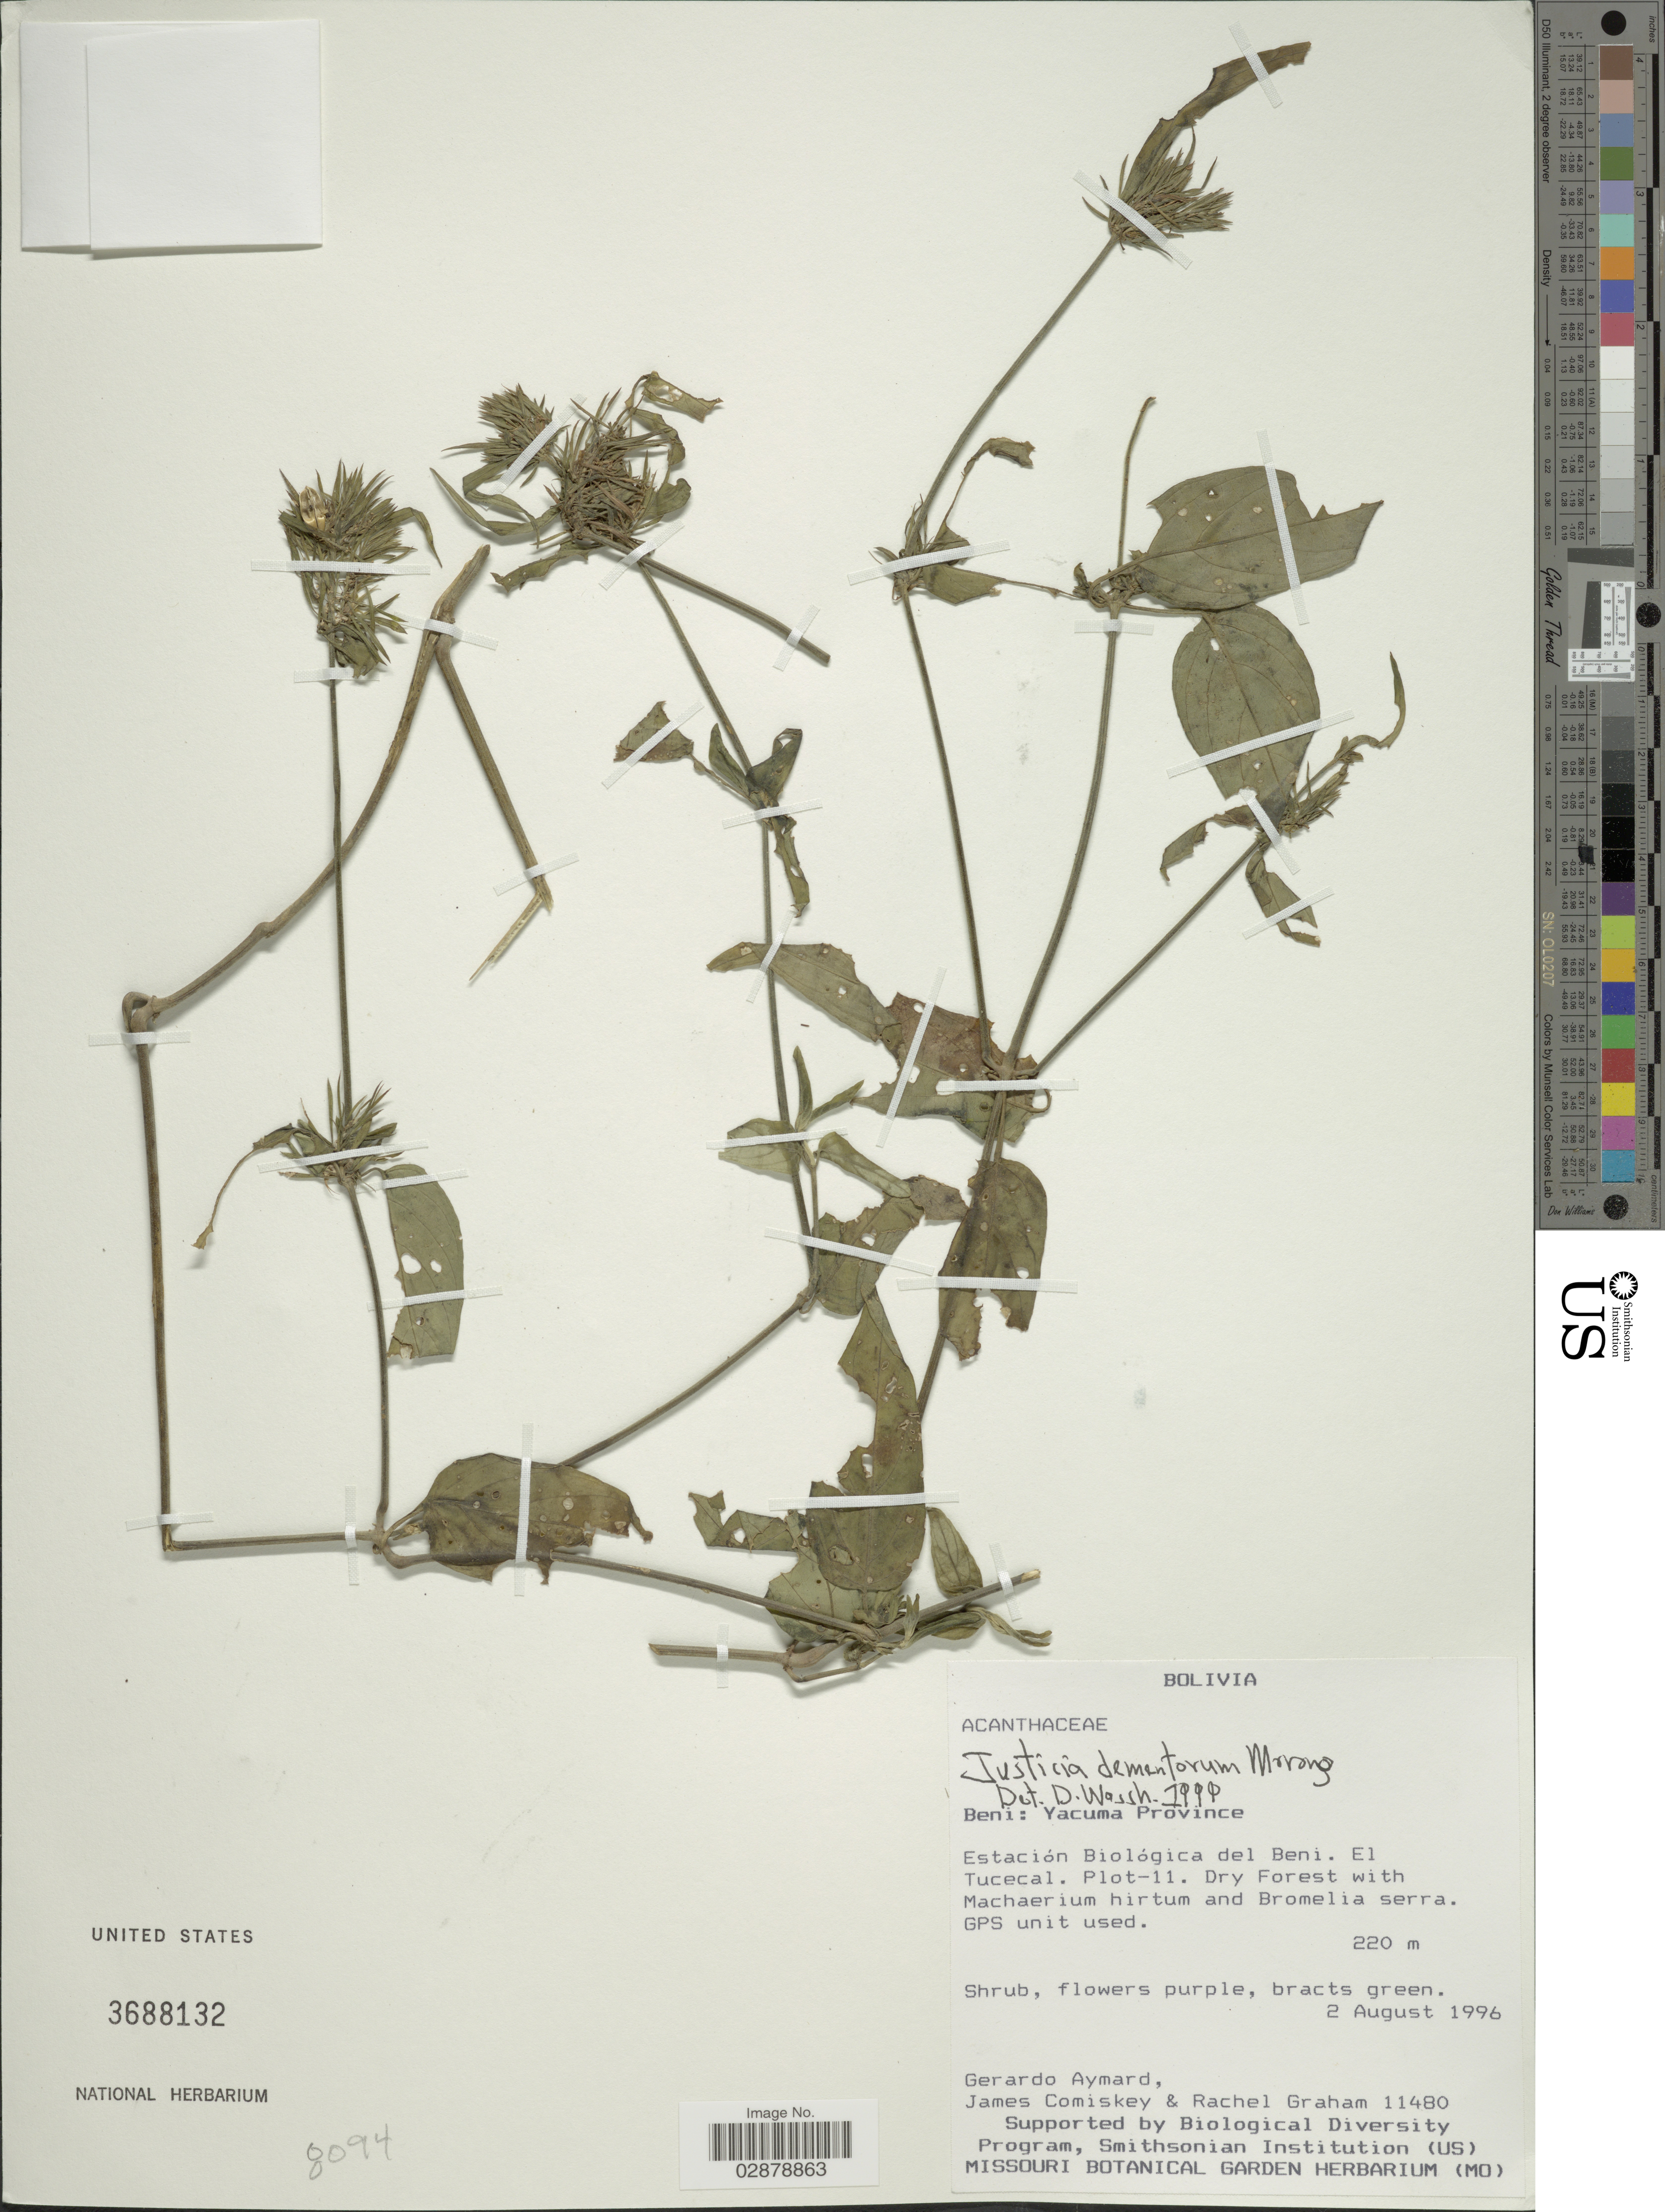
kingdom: Plantae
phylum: Tracheophyta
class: Magnoliopsida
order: Lamiales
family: Acanthaceae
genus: Justicia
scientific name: Justicia dumetorum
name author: Morong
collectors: G. A. Aymard, J. A. Comiskey & R. Graham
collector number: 11480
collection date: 1996-08-02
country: Bolivia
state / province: Beni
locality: Yacuma Province. Estación Biológica del Beni. El Tucecal. Plot-11.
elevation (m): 220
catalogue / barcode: US 3688132